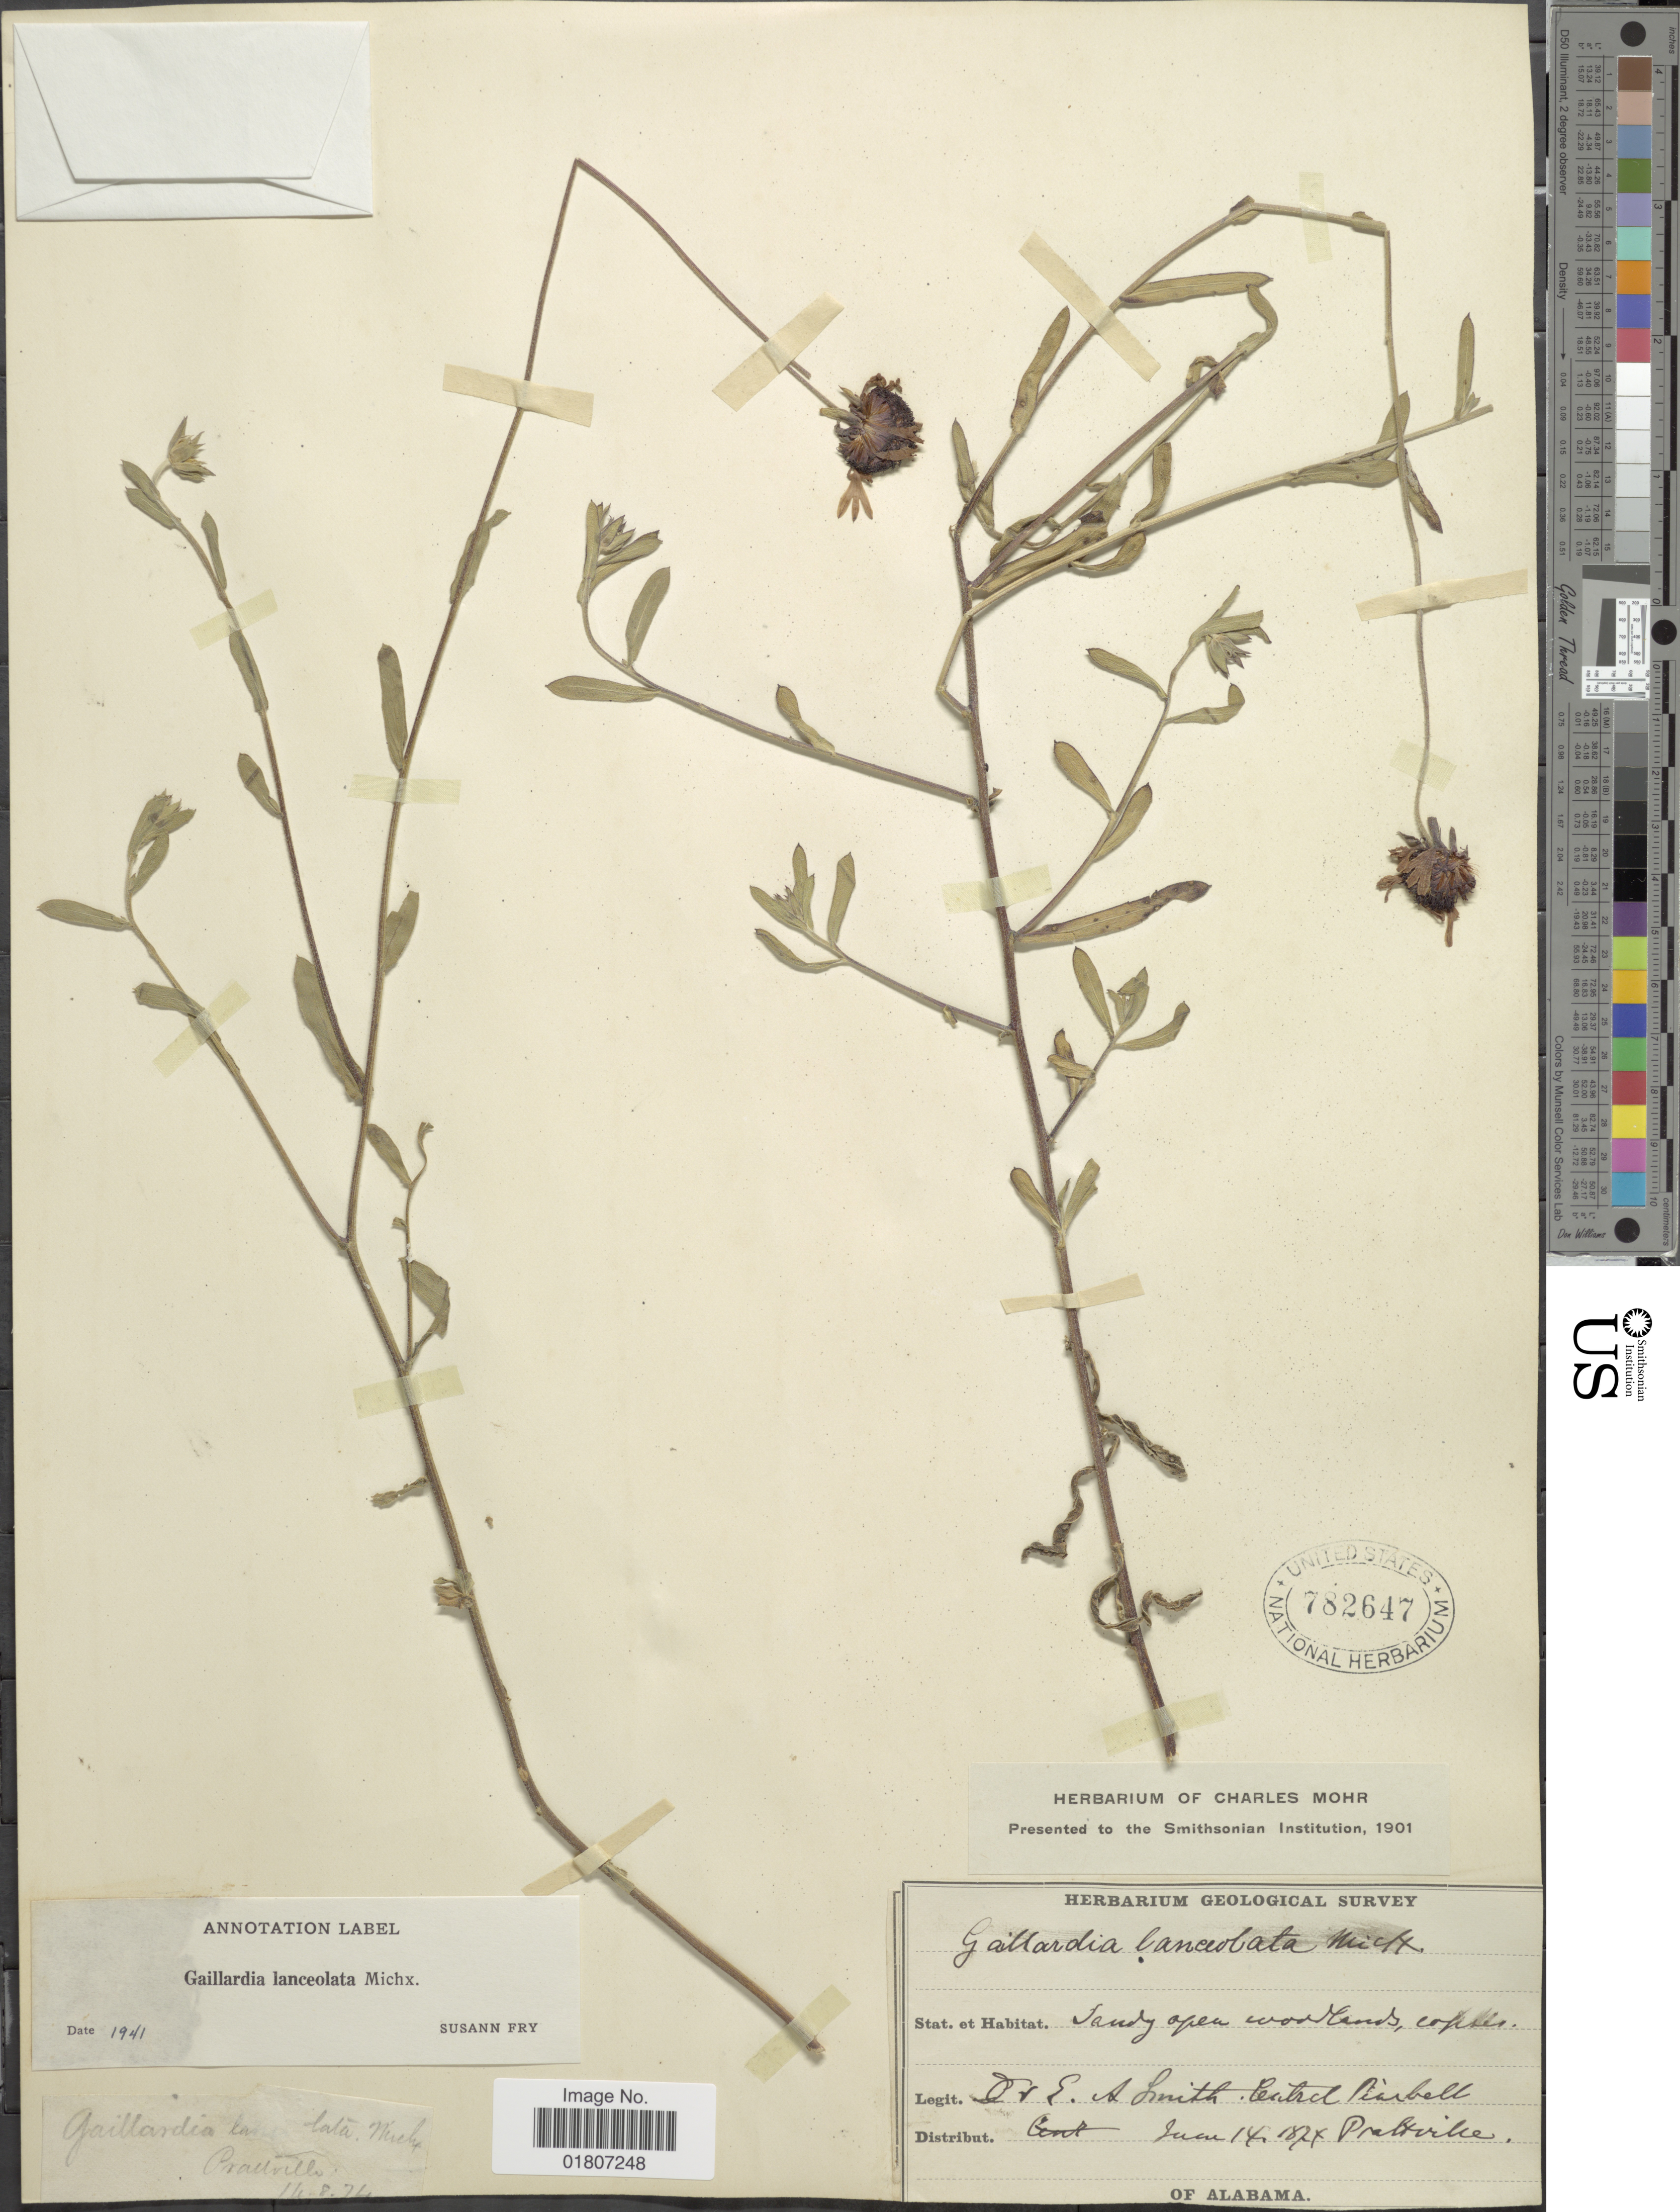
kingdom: Plantae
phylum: Tracheophyta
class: Magnoliopsida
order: Asterales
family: Asteraceae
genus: Gaillardia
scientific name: Gaillardia lanceolata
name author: Michx.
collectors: E. A. Smith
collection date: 1877-06-14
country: United States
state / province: Alabama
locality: Central Bearbell. Prattville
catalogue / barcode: US 782647